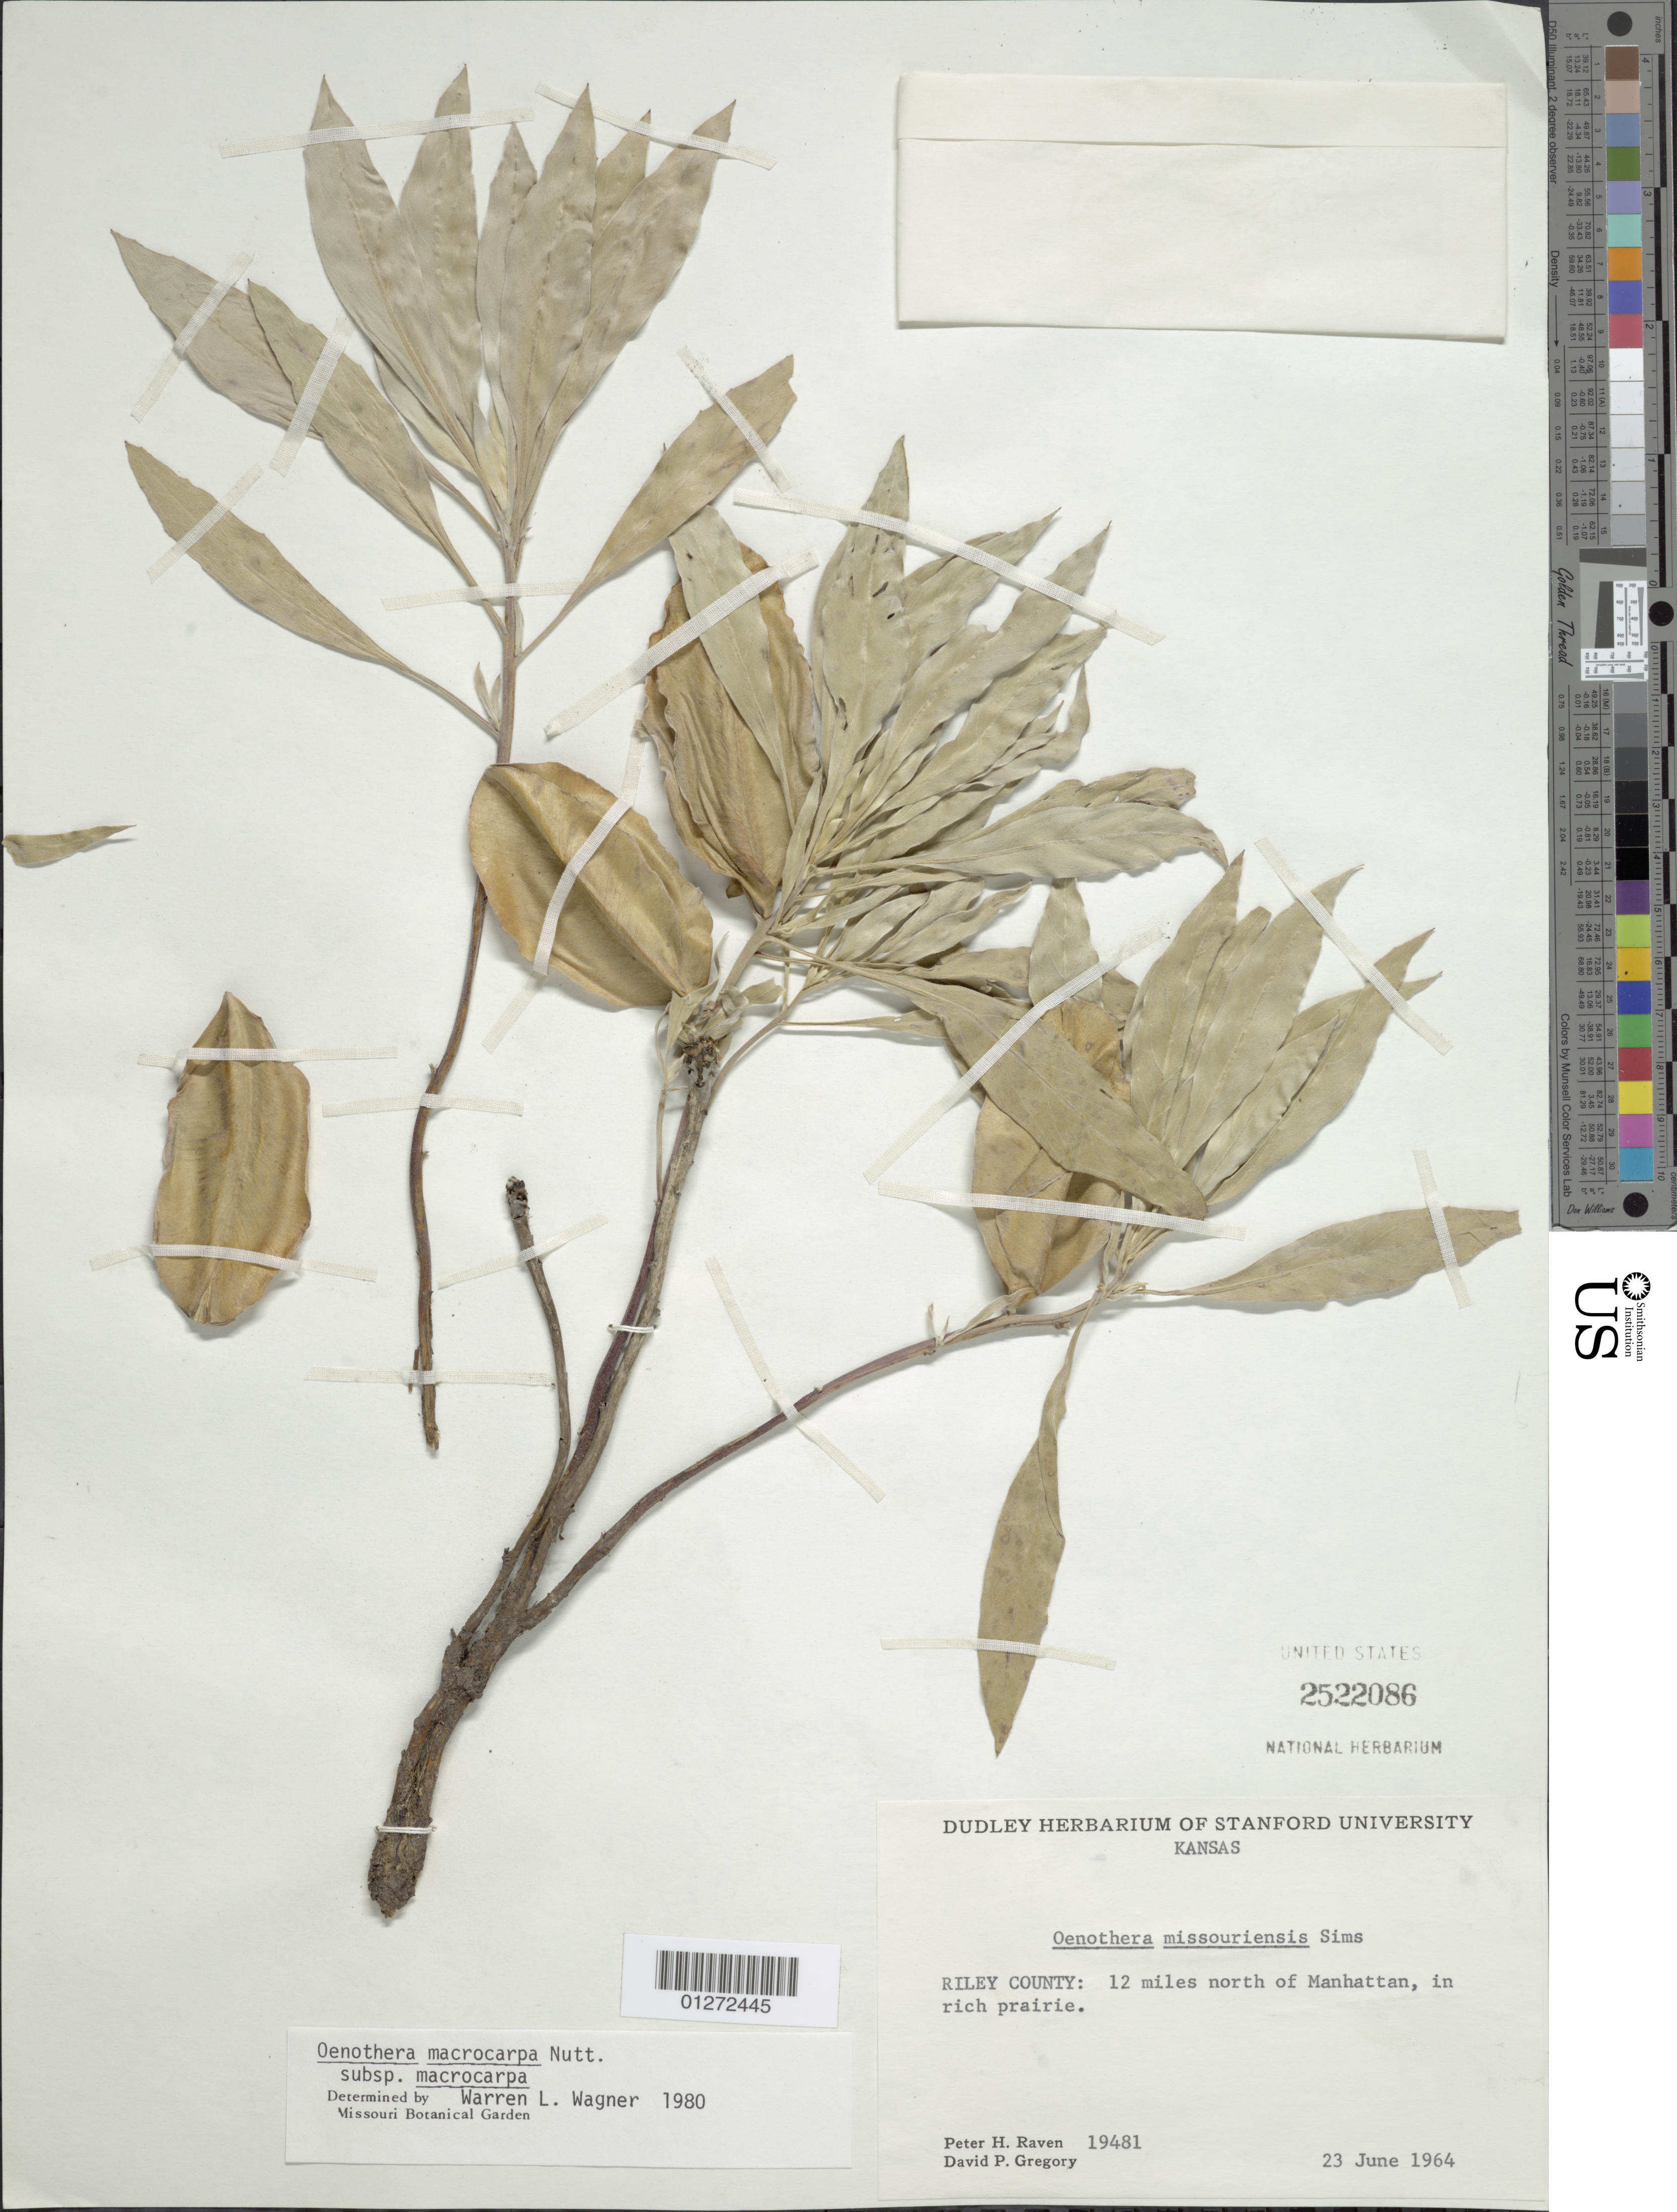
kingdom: Plantae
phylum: Tracheophyta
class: Magnoliopsida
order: Myrtales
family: Onagraceae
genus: Oenothera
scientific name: Oenothera macrocarpa subsp. macrocarpa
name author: Nutt.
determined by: Wagner, W. L., (BOT), Smithsonian Institution - National Museum of Natural History (UNITED STATES)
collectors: P. Raven & D. Gregory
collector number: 19481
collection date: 1964-06-23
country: United States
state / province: Kansas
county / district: Riley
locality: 12 mi N of Manhattan.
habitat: Rich prairie.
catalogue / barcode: US 2522086